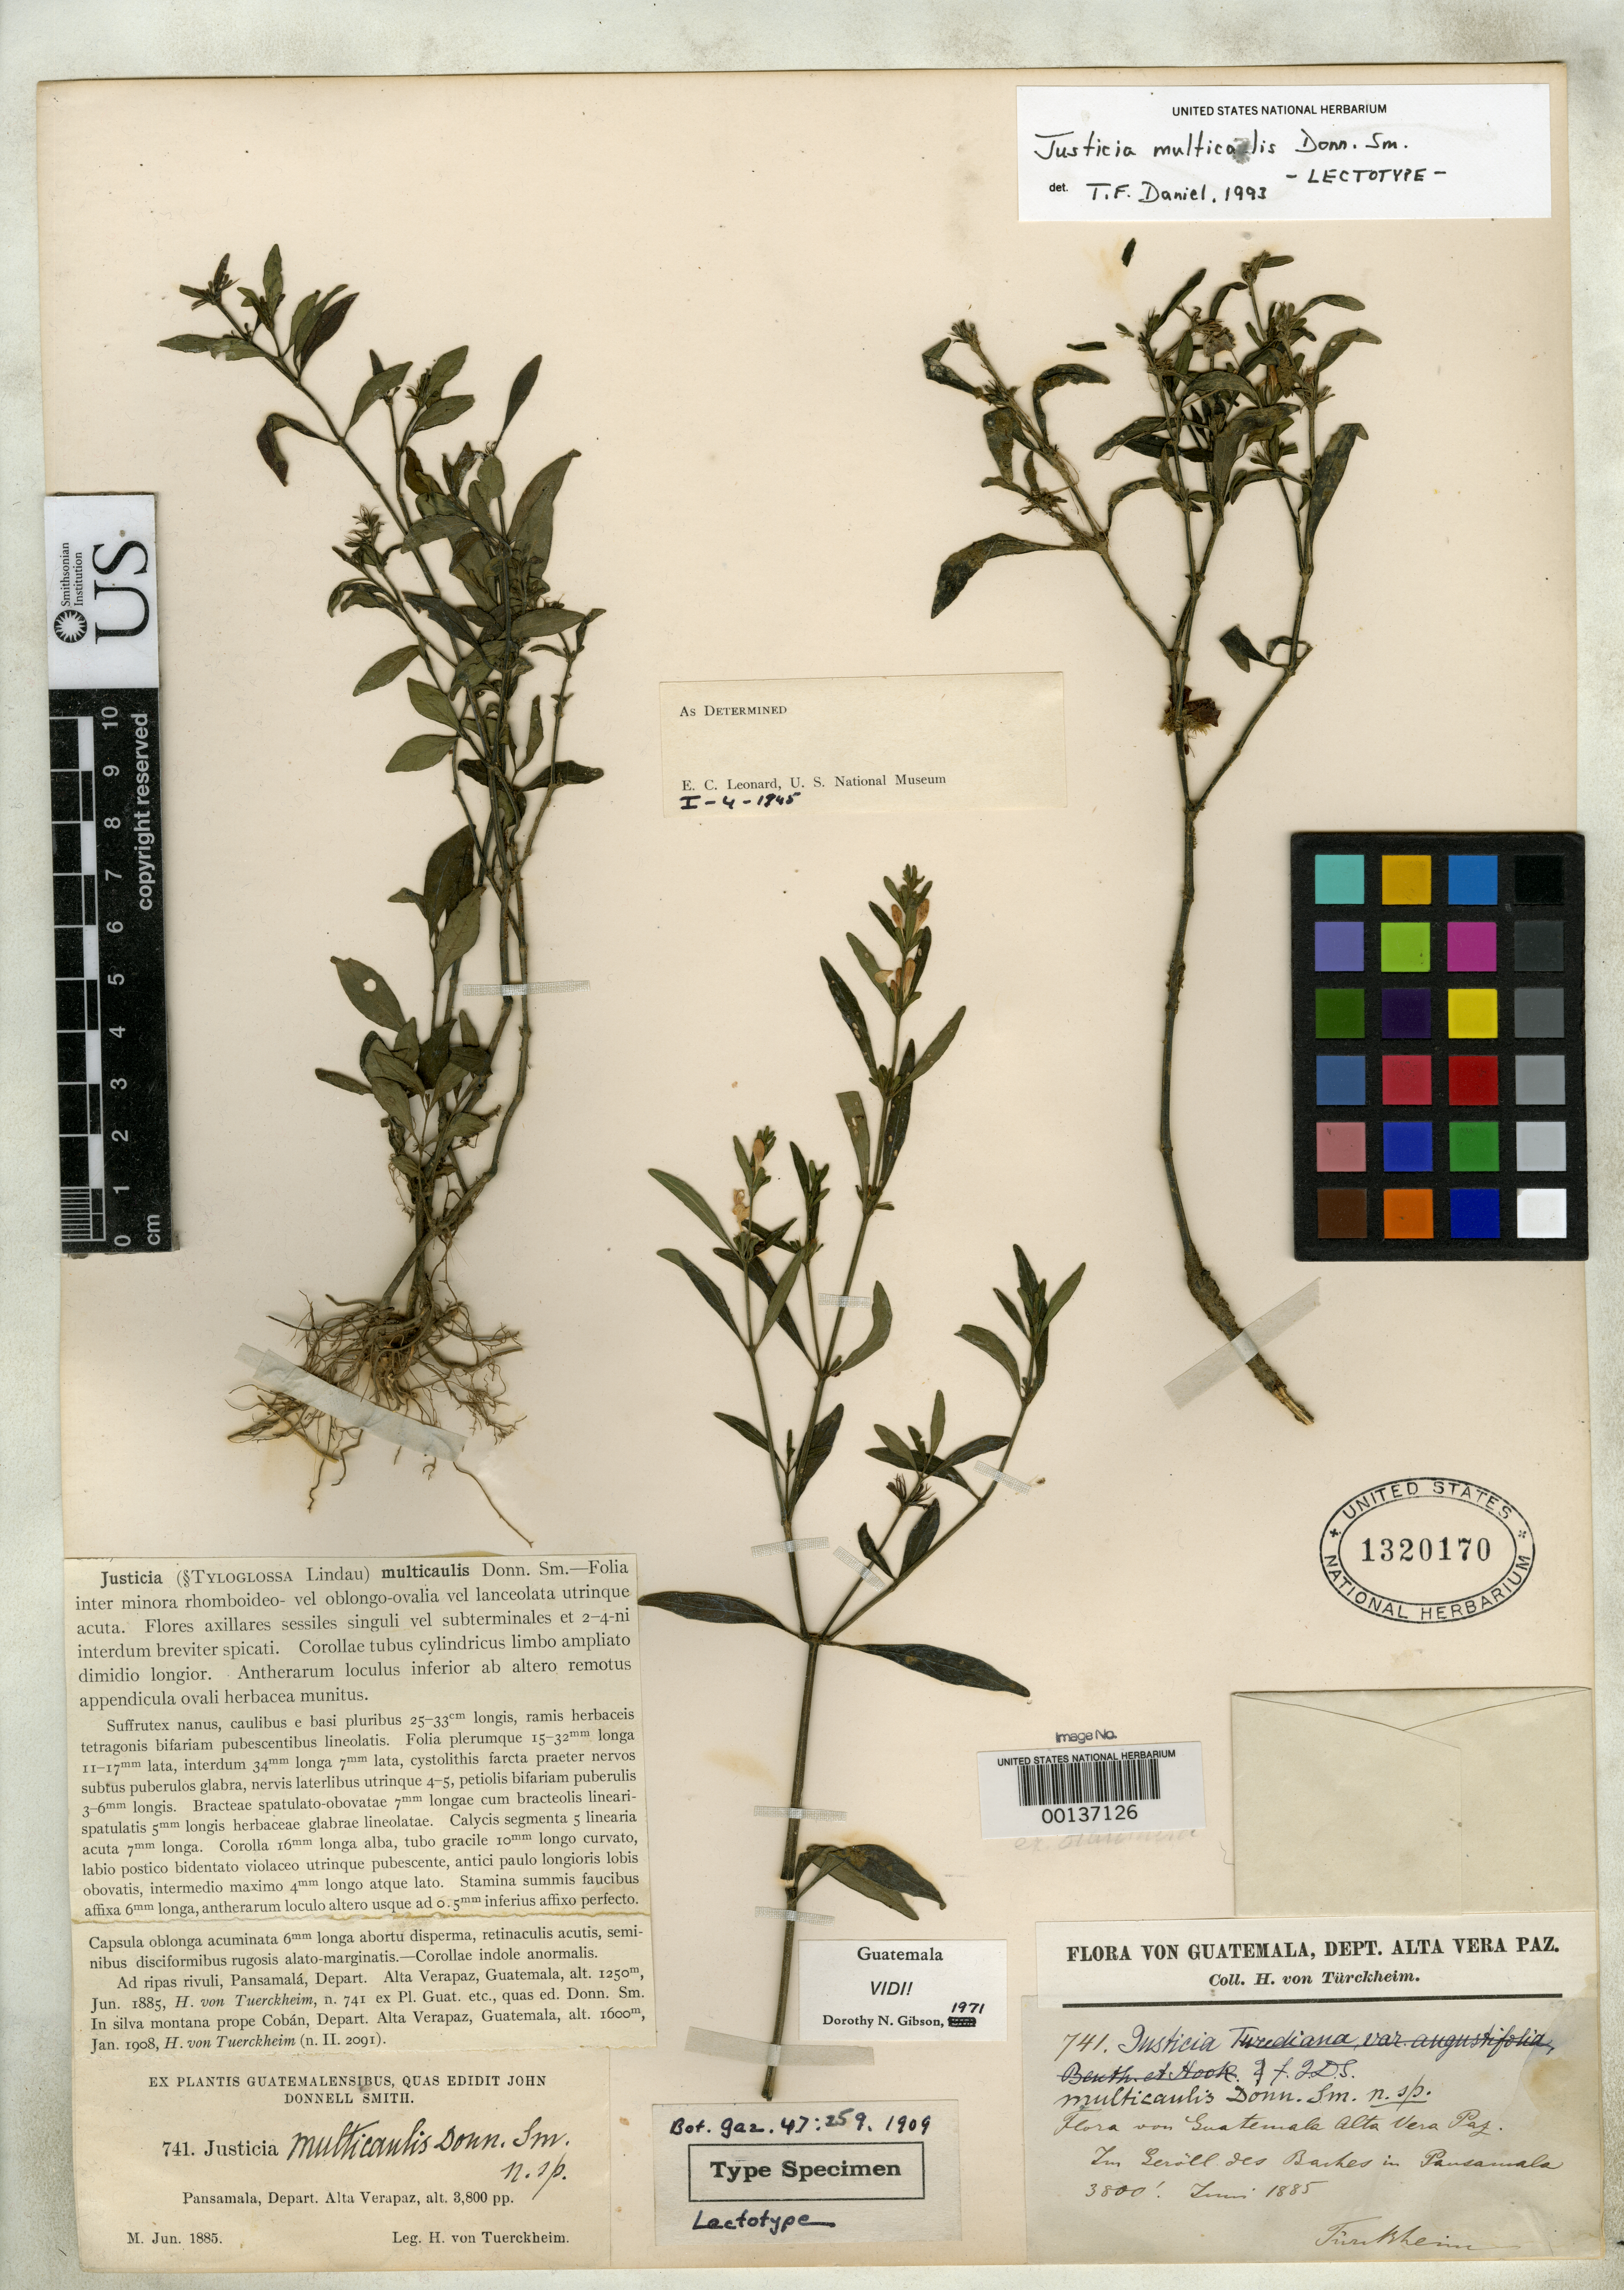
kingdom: Plantae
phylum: Tracheophyta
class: Magnoliopsida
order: Lamiales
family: Acanthaceae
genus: Justicia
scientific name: Justicia multicaulis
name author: Donn. Sm.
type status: Syntype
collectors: H. von Türckheim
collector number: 741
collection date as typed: Jun 1885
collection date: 1885-06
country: Guatemala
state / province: Alta Verapaz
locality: Pansamalá.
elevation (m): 1250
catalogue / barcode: US 1320170